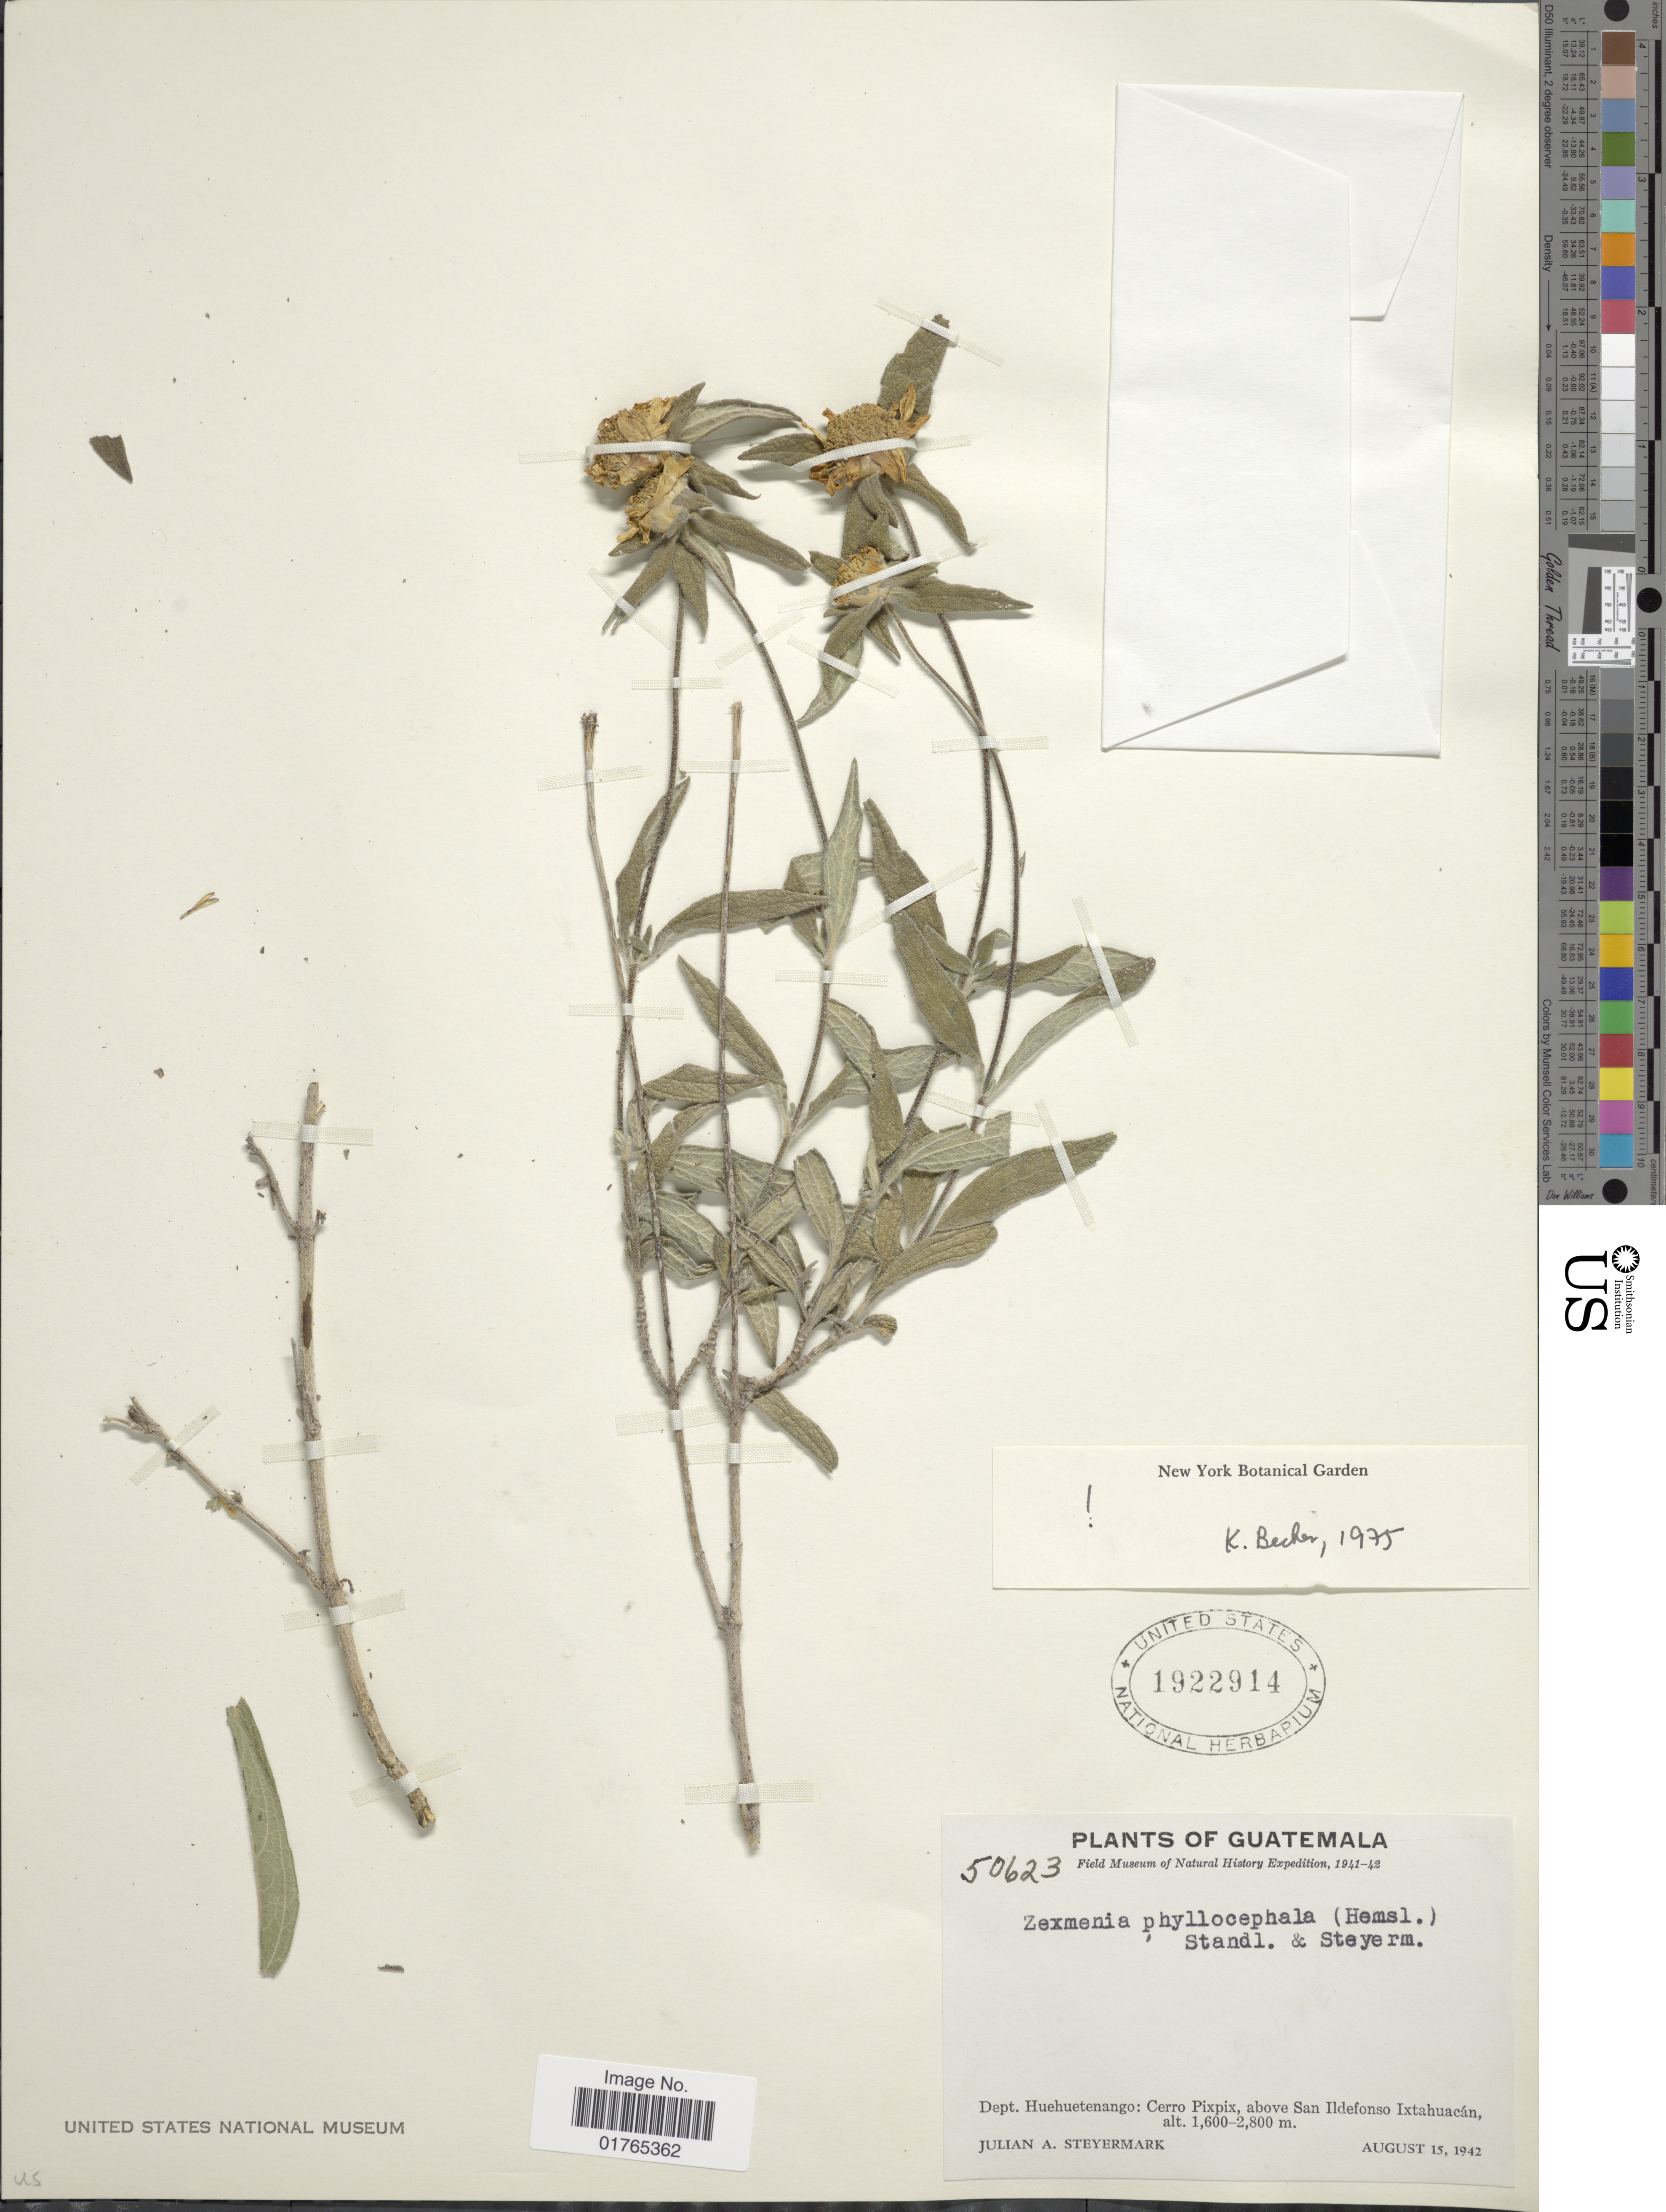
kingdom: Plantae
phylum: Tracheophyta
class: Magnoliopsida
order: Asterales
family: Asteraceae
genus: Jefea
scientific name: Jefea phyllocephala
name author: (Hemsl.) Strother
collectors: J. Steyermark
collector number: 50623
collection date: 1942-08-15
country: Guatemala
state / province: Huehuetenango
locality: Cerro Pixpix, above San Ildefonso Ixtahucán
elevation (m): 1600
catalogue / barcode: US 1922914